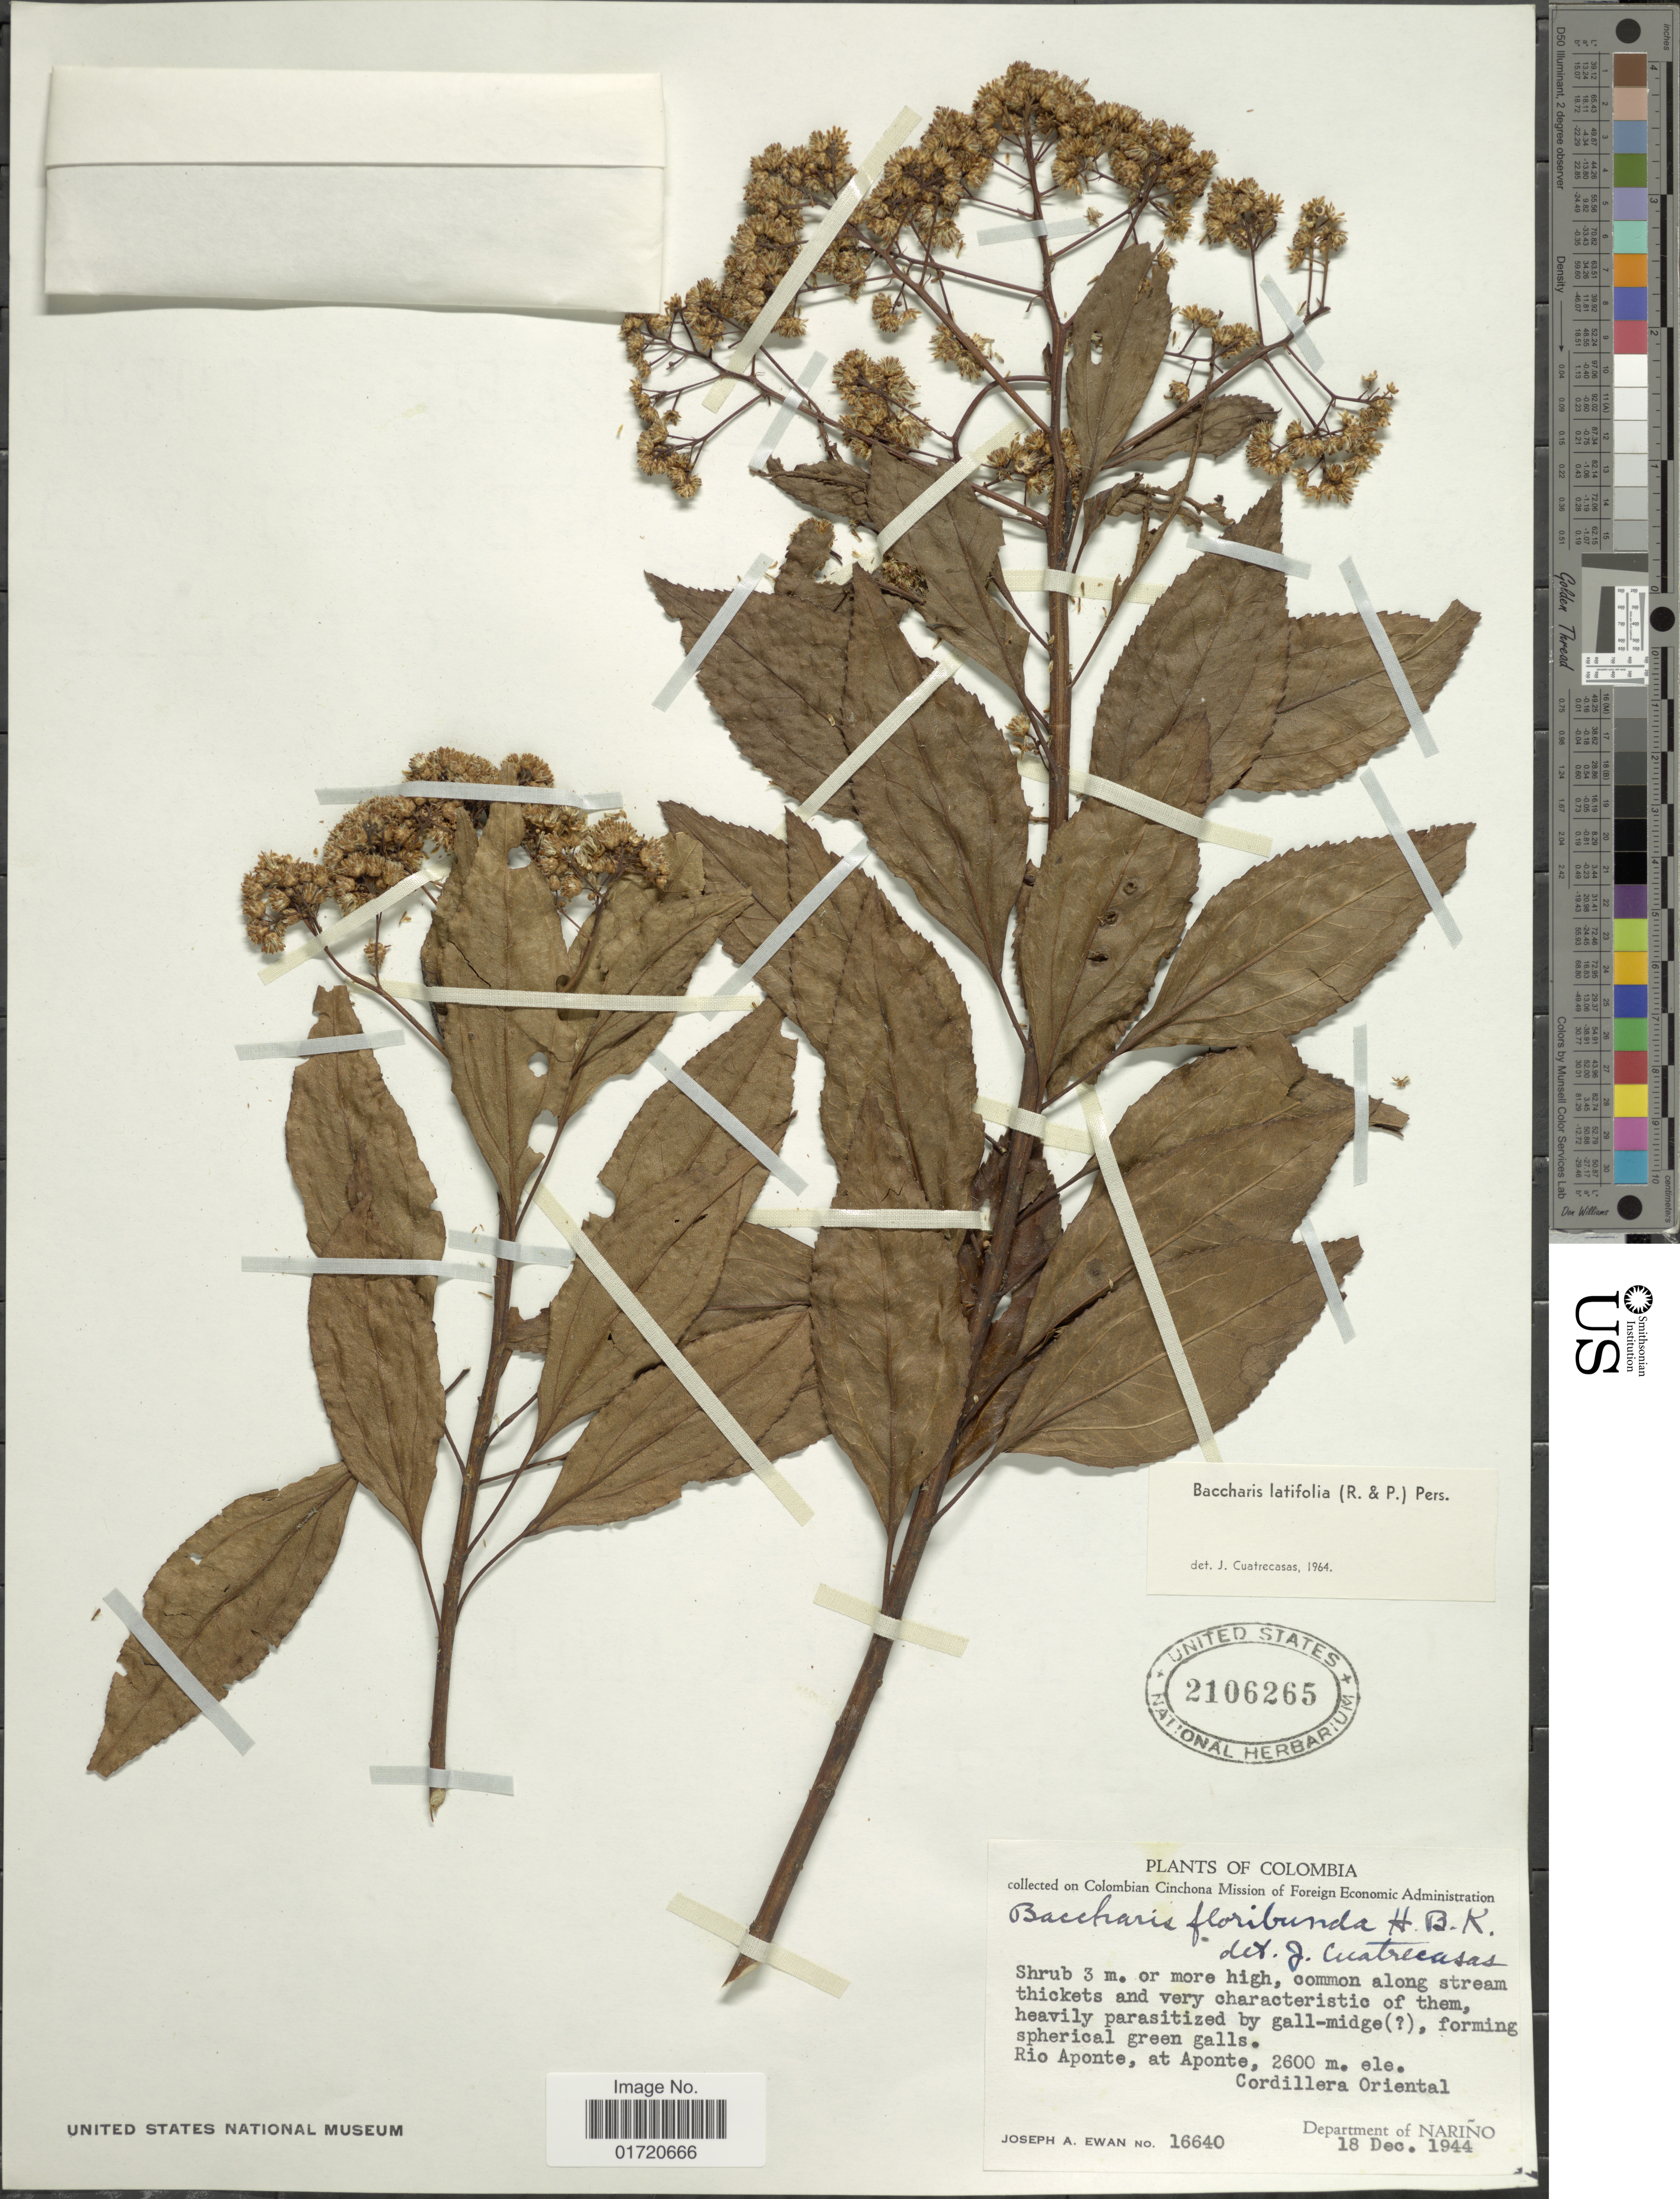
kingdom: Plantae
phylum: Tracheophyta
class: Magnoliopsida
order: Asterales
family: Asteraceae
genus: Baccharis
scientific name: Baccharis latifolia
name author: (Ruiz & Pav.) Pers.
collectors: J. A. Ewan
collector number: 16640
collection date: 1944-12-18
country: Colombia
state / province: Nariño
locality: Rio Aponte, at Aponte, Cordillera Oriental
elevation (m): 2600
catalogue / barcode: US 2106265